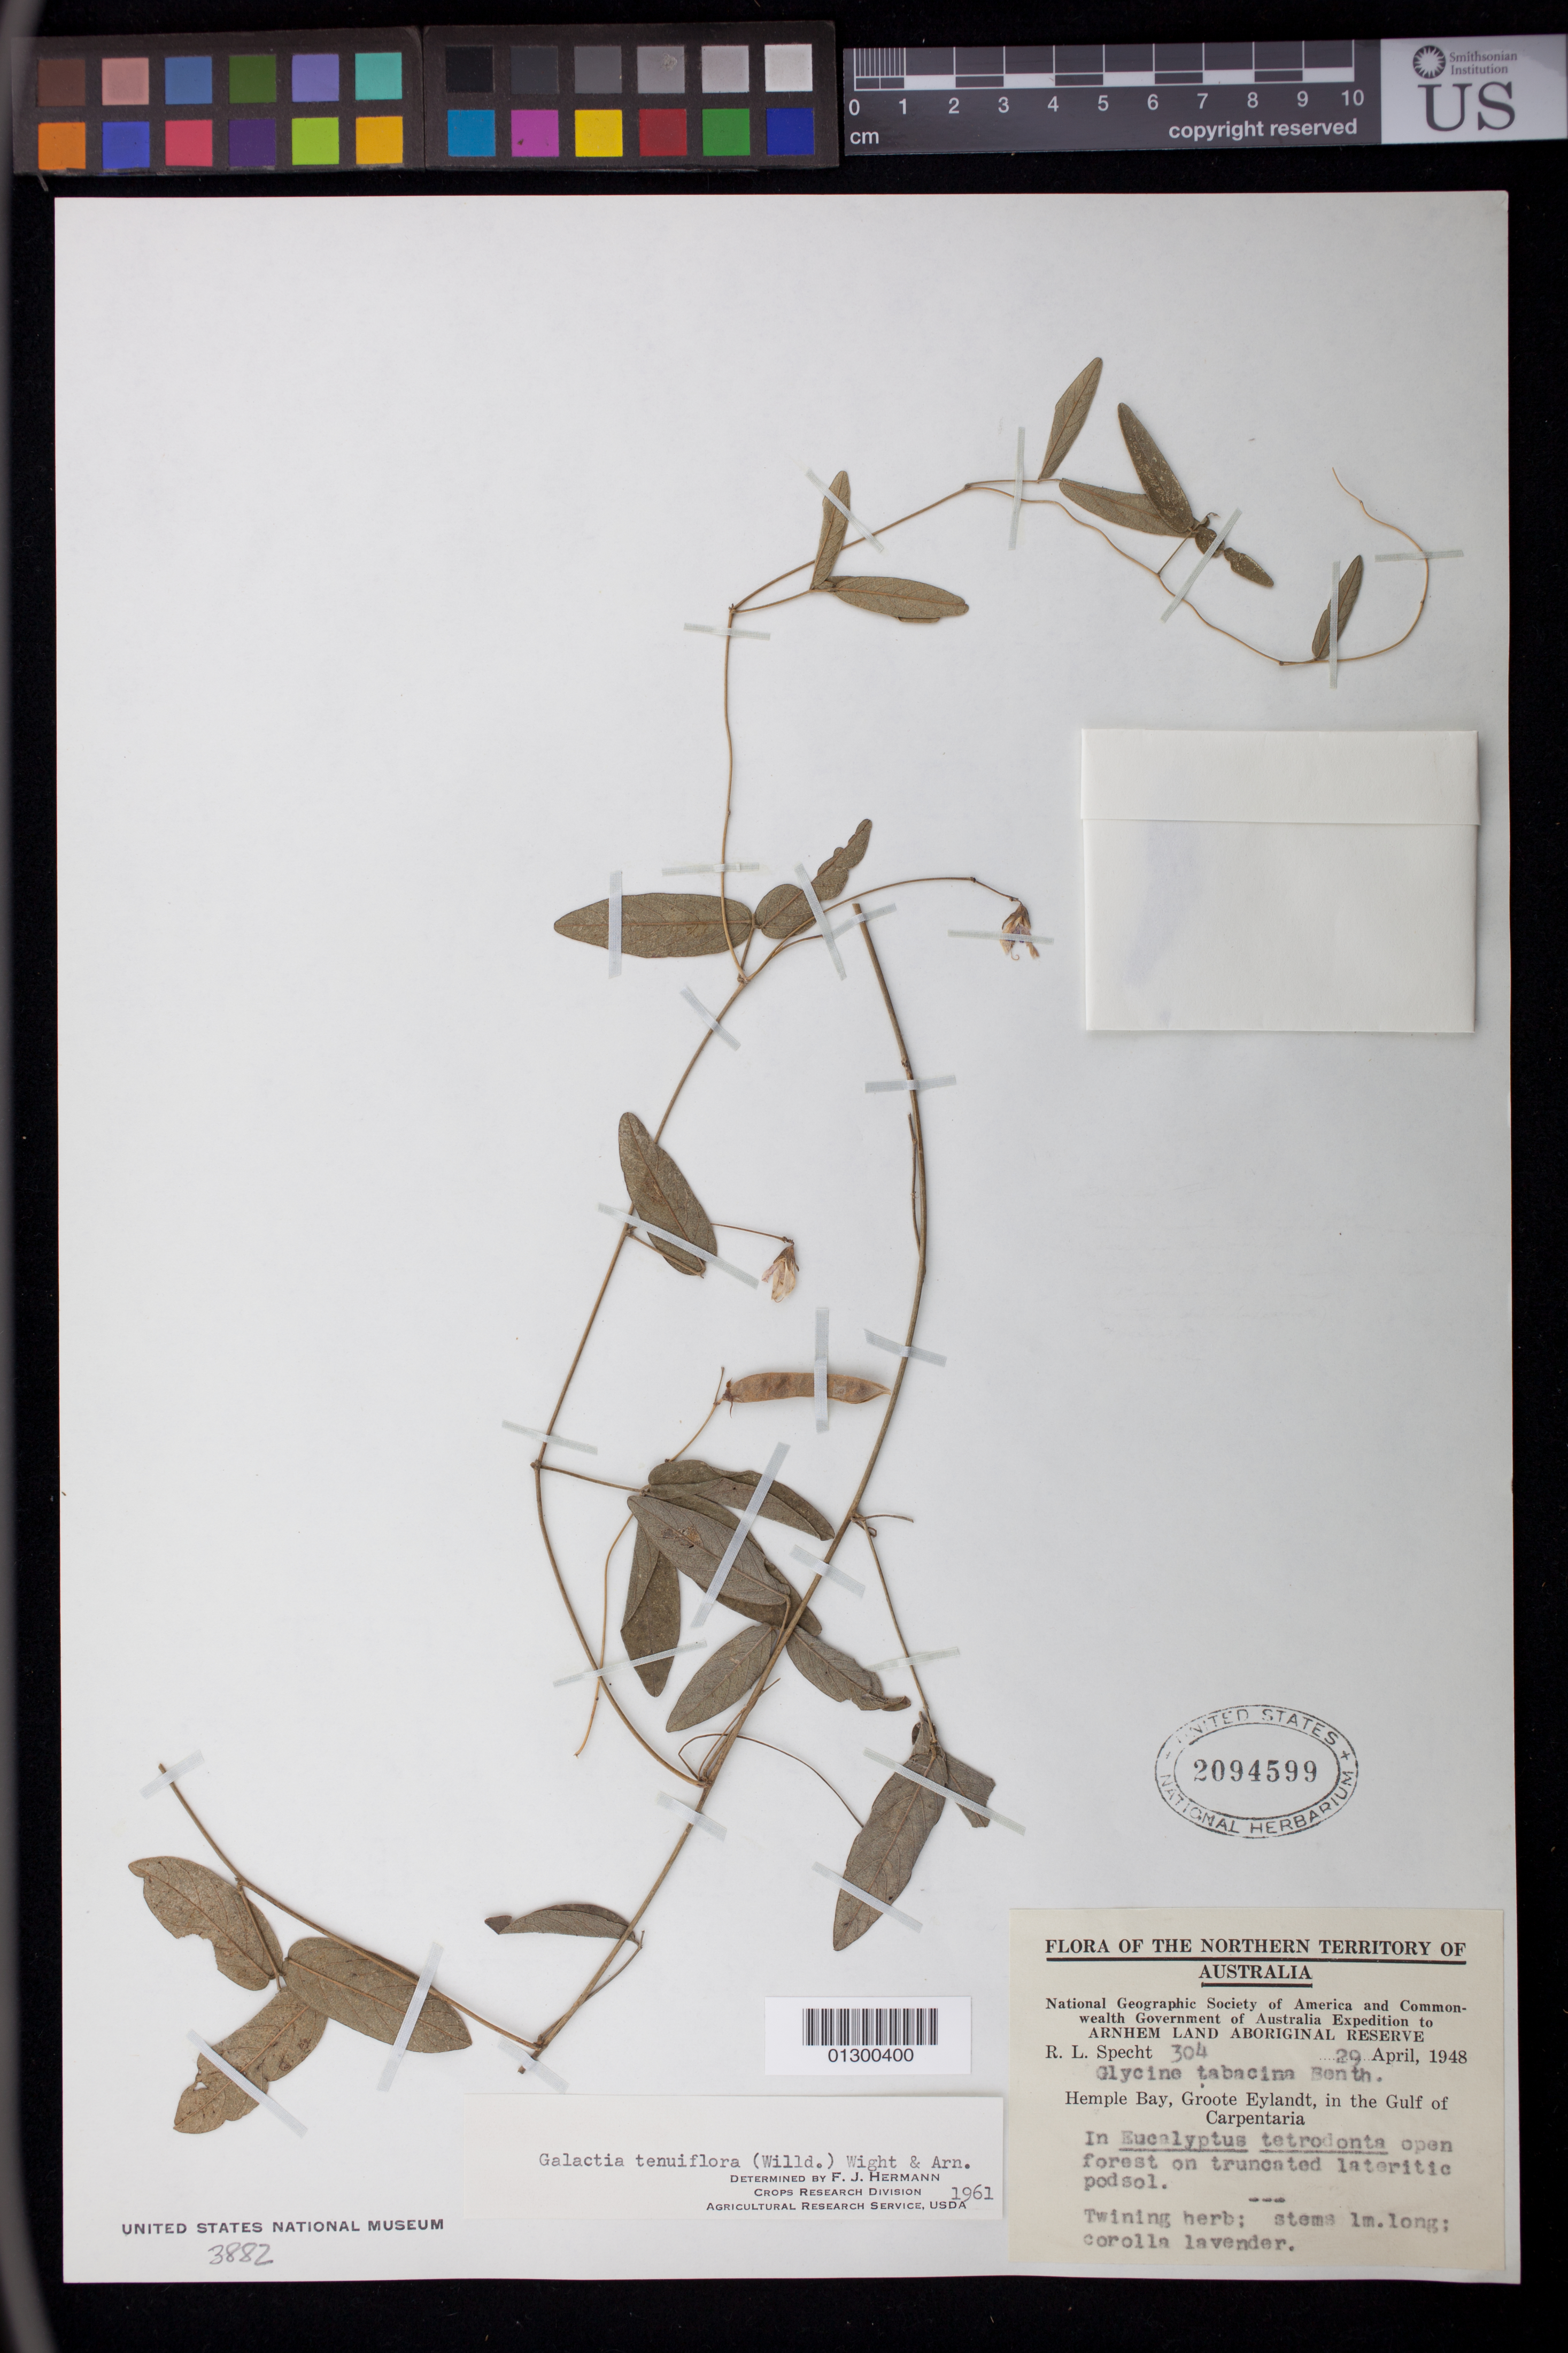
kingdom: Plantae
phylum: Tracheophyta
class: Magnoliopsida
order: Fabales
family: Fabaceae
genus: Galactia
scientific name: Galactia tenuiflora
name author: (J.G. Klein ex Willd.) Wight & Arn.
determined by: Hermann, F. J.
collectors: R. L. Specht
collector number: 304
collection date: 1948-04-29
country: Australia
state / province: Northern Territory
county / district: East Arnhem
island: Groote Eylandt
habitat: In Eucalpytus tetrodonta open forest on truncated lateritic podsol.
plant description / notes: Twining herb; stems 1 m. long; corolla lavender.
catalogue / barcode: US 2094599